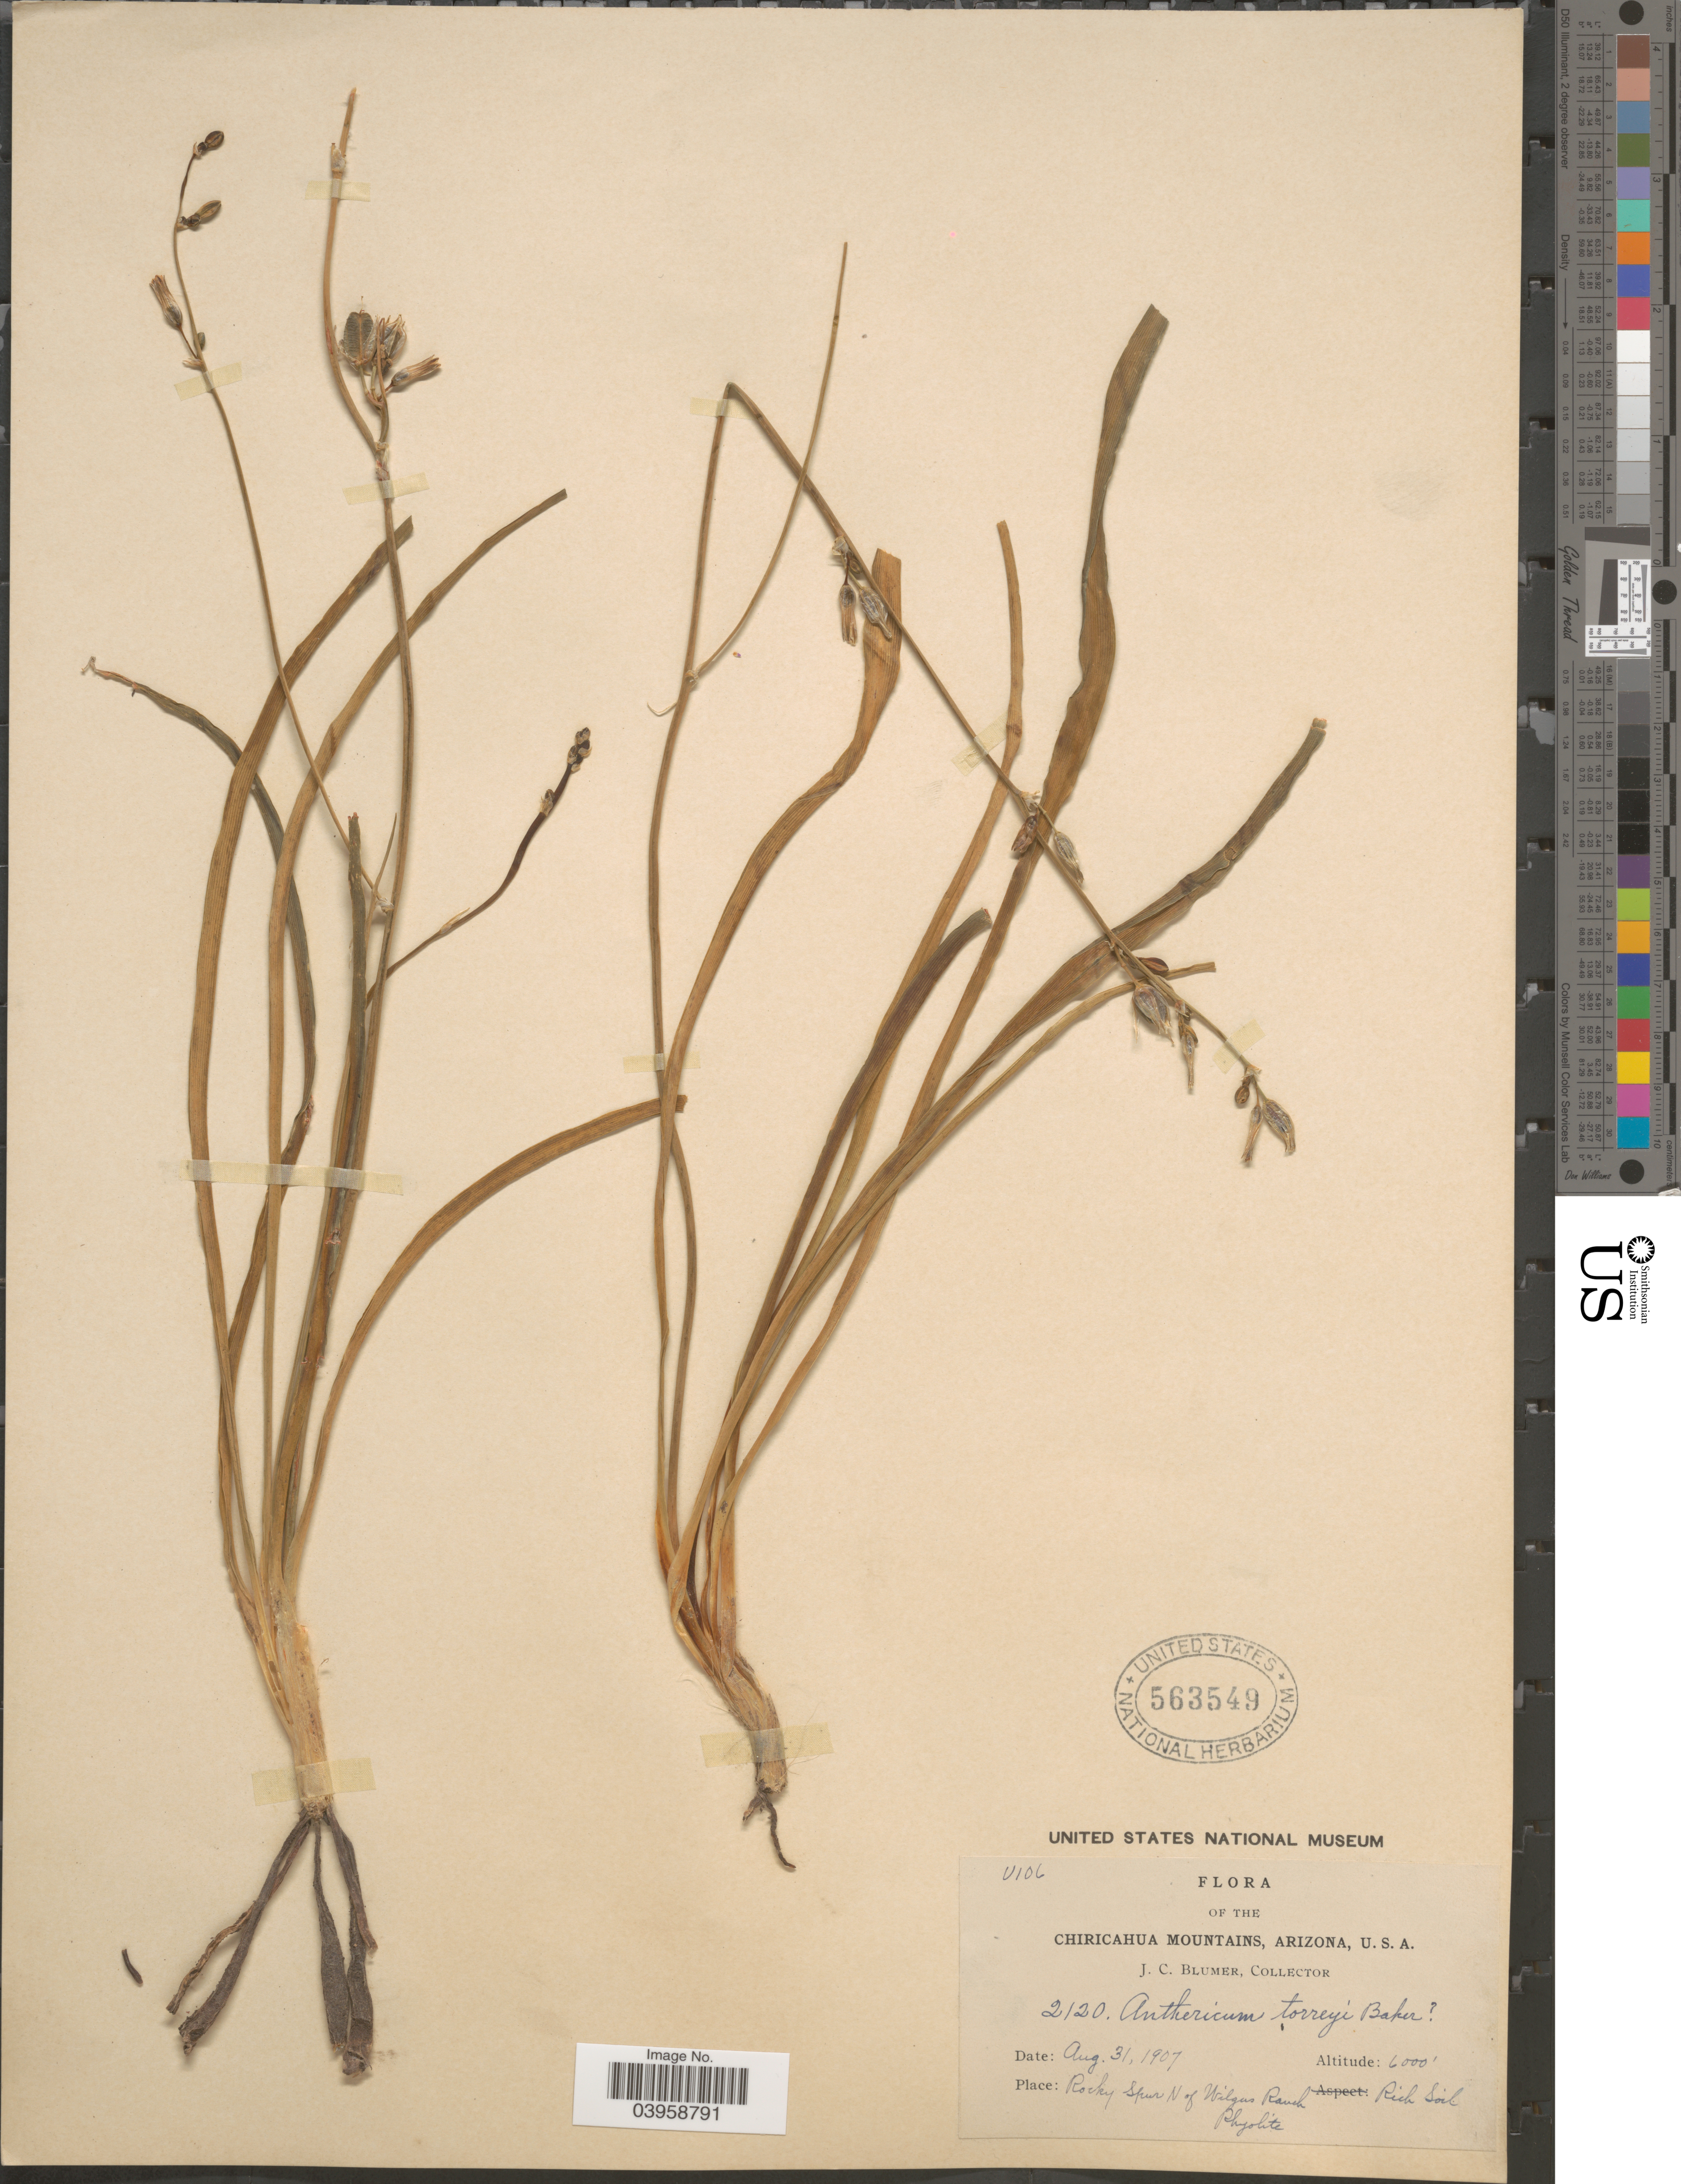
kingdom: Plantae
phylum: Tracheophyta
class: Liliopsida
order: Asparagales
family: Asparagaceae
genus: Anthericum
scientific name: Anthericum torreyi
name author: Baker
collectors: J. C. Blumer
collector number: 2120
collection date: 1907-08-31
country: United States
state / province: Arizona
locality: Chiricahua Mountains. Rocky Spur N of Wilgas Ranch Rhyolite.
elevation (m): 1829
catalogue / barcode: US 563549